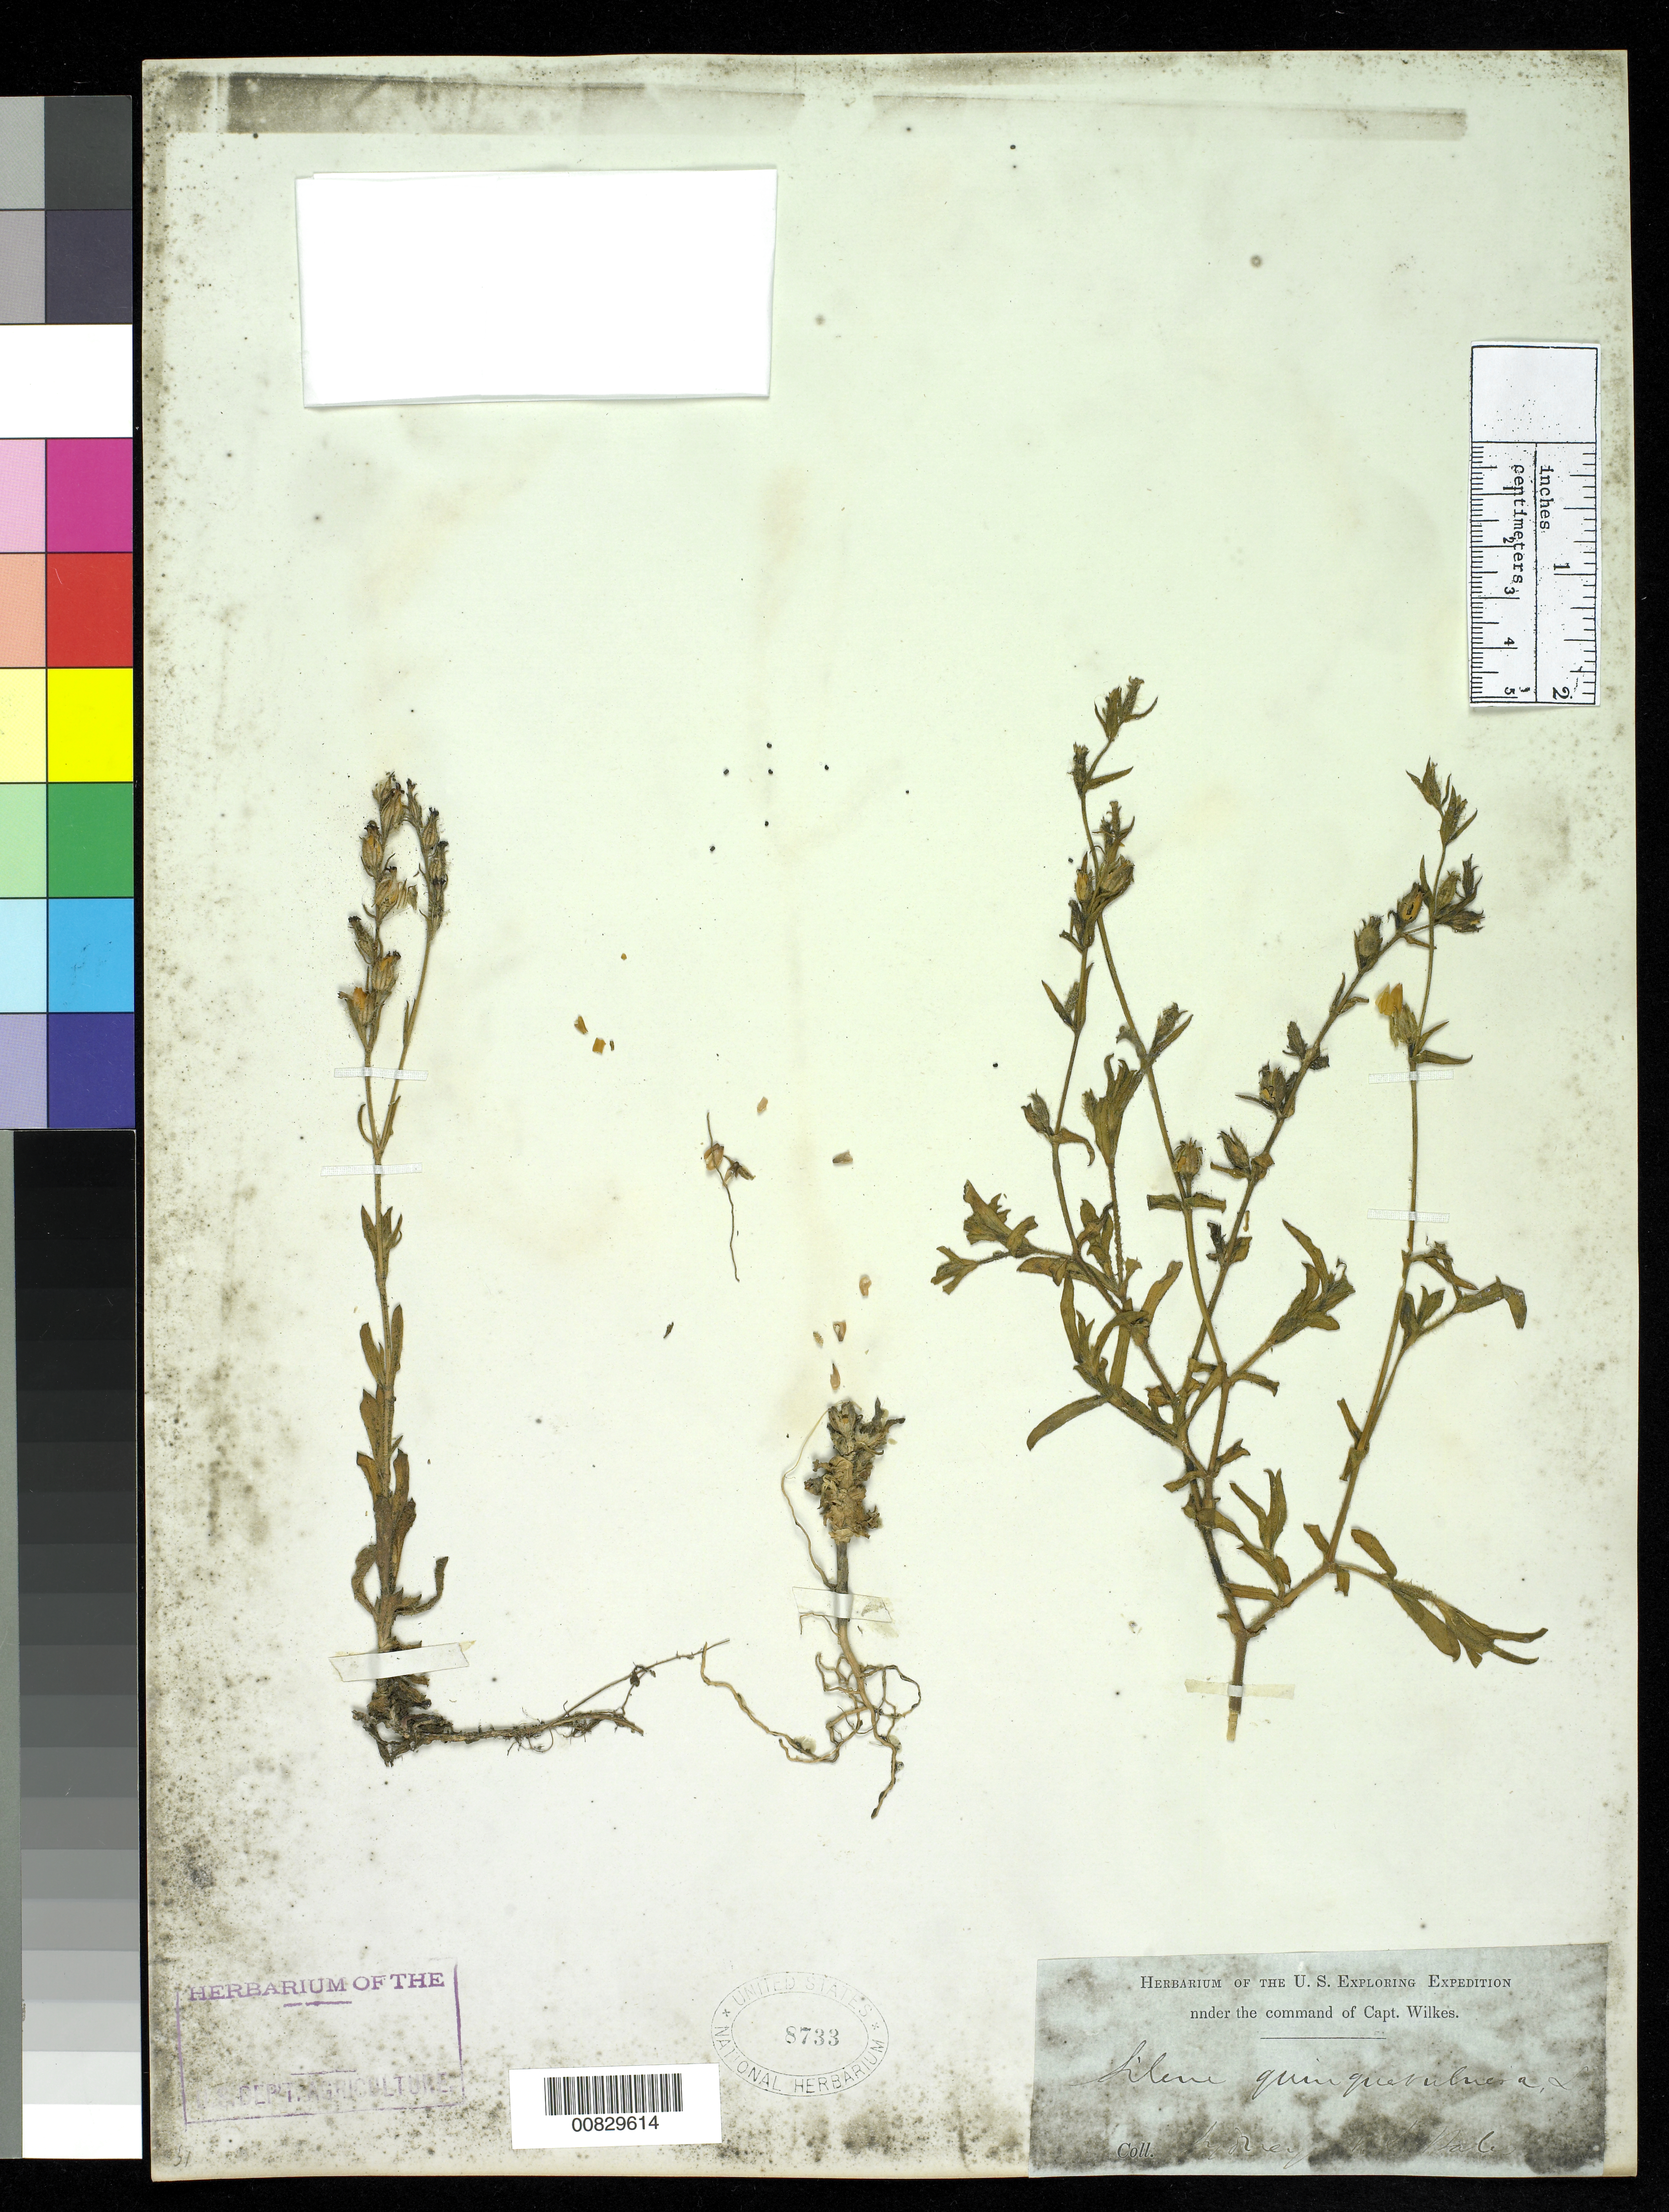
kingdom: Plantae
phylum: Tracheophyta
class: Magnoliopsida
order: Caryophyllales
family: Caryophyllaceae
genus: Silene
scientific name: Silene gallica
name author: L.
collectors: Wilkes Explor. Exped.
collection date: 1838/1842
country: Australia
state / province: New South Wales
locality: Sydney N. S. Wales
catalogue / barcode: US 8733